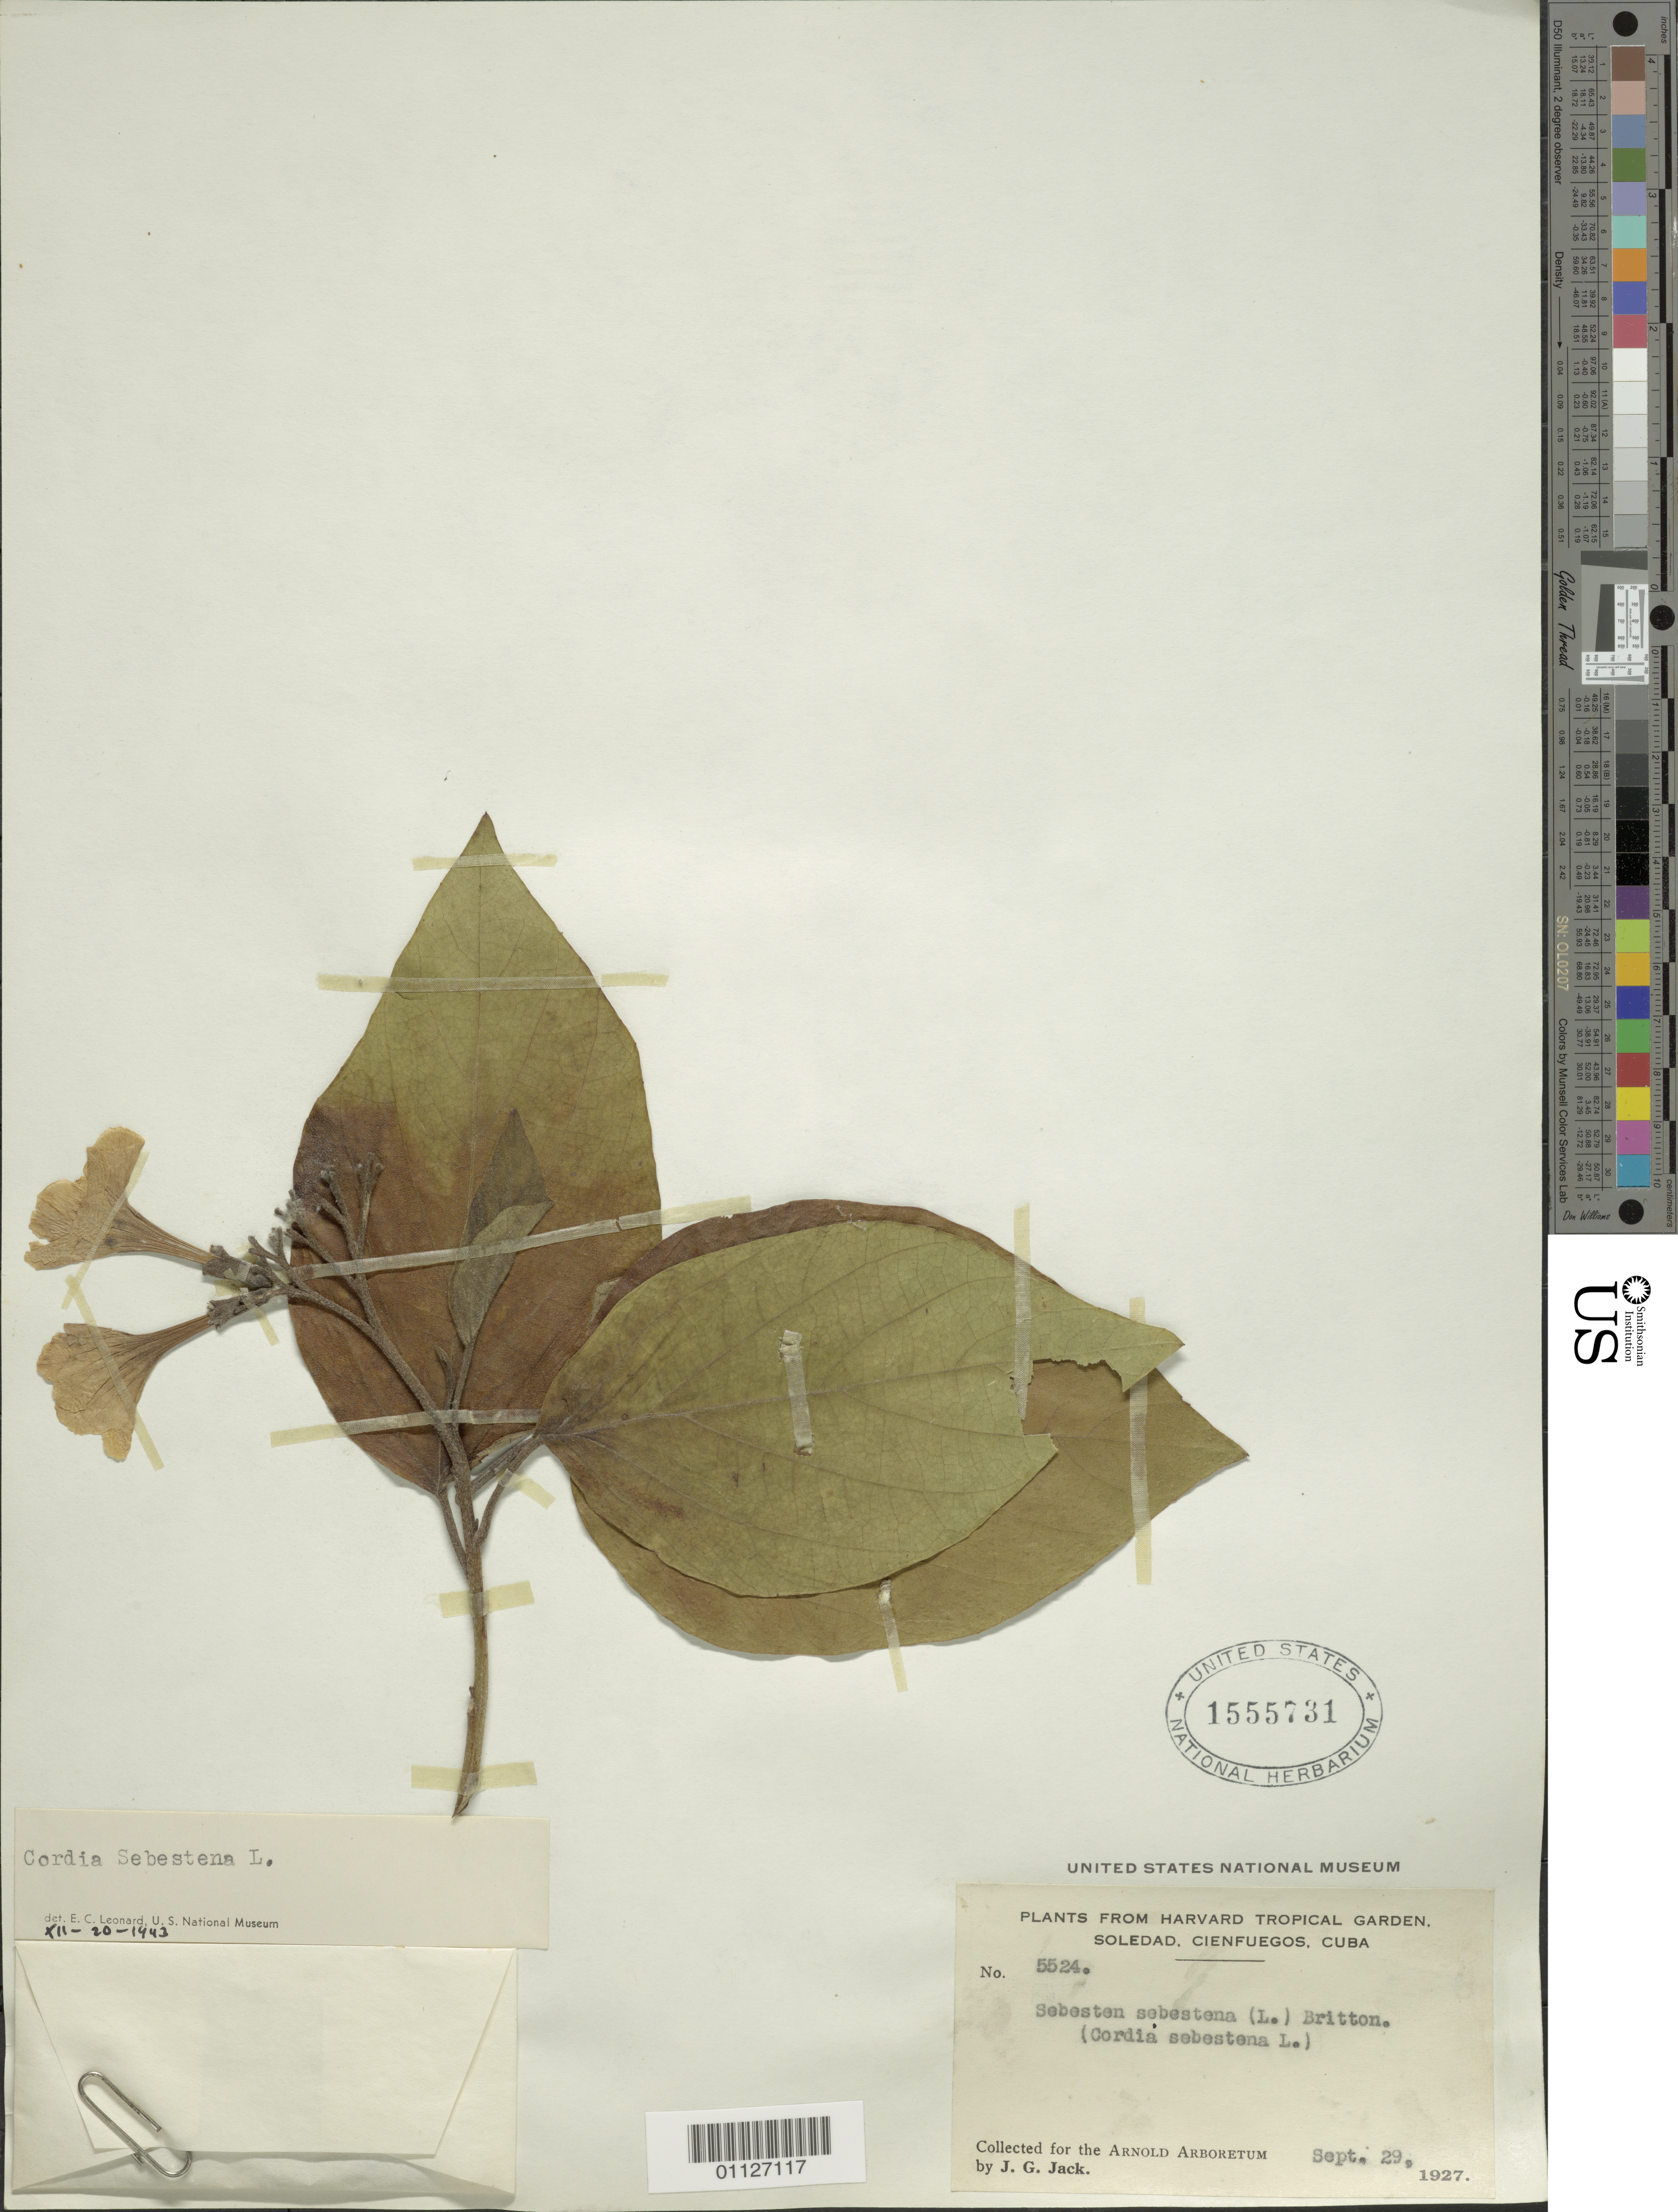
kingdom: Plantae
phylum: Tracheophyta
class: Magnoliopsida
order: Boraginales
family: Cordiaceae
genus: Cordia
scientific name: Cordia sebestena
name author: L.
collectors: J. G. Jack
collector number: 5524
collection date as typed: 29 Sep 1927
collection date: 1927-09-29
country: Cuba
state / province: Cienfuegos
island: Cuba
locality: Soledad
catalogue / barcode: US 1555731